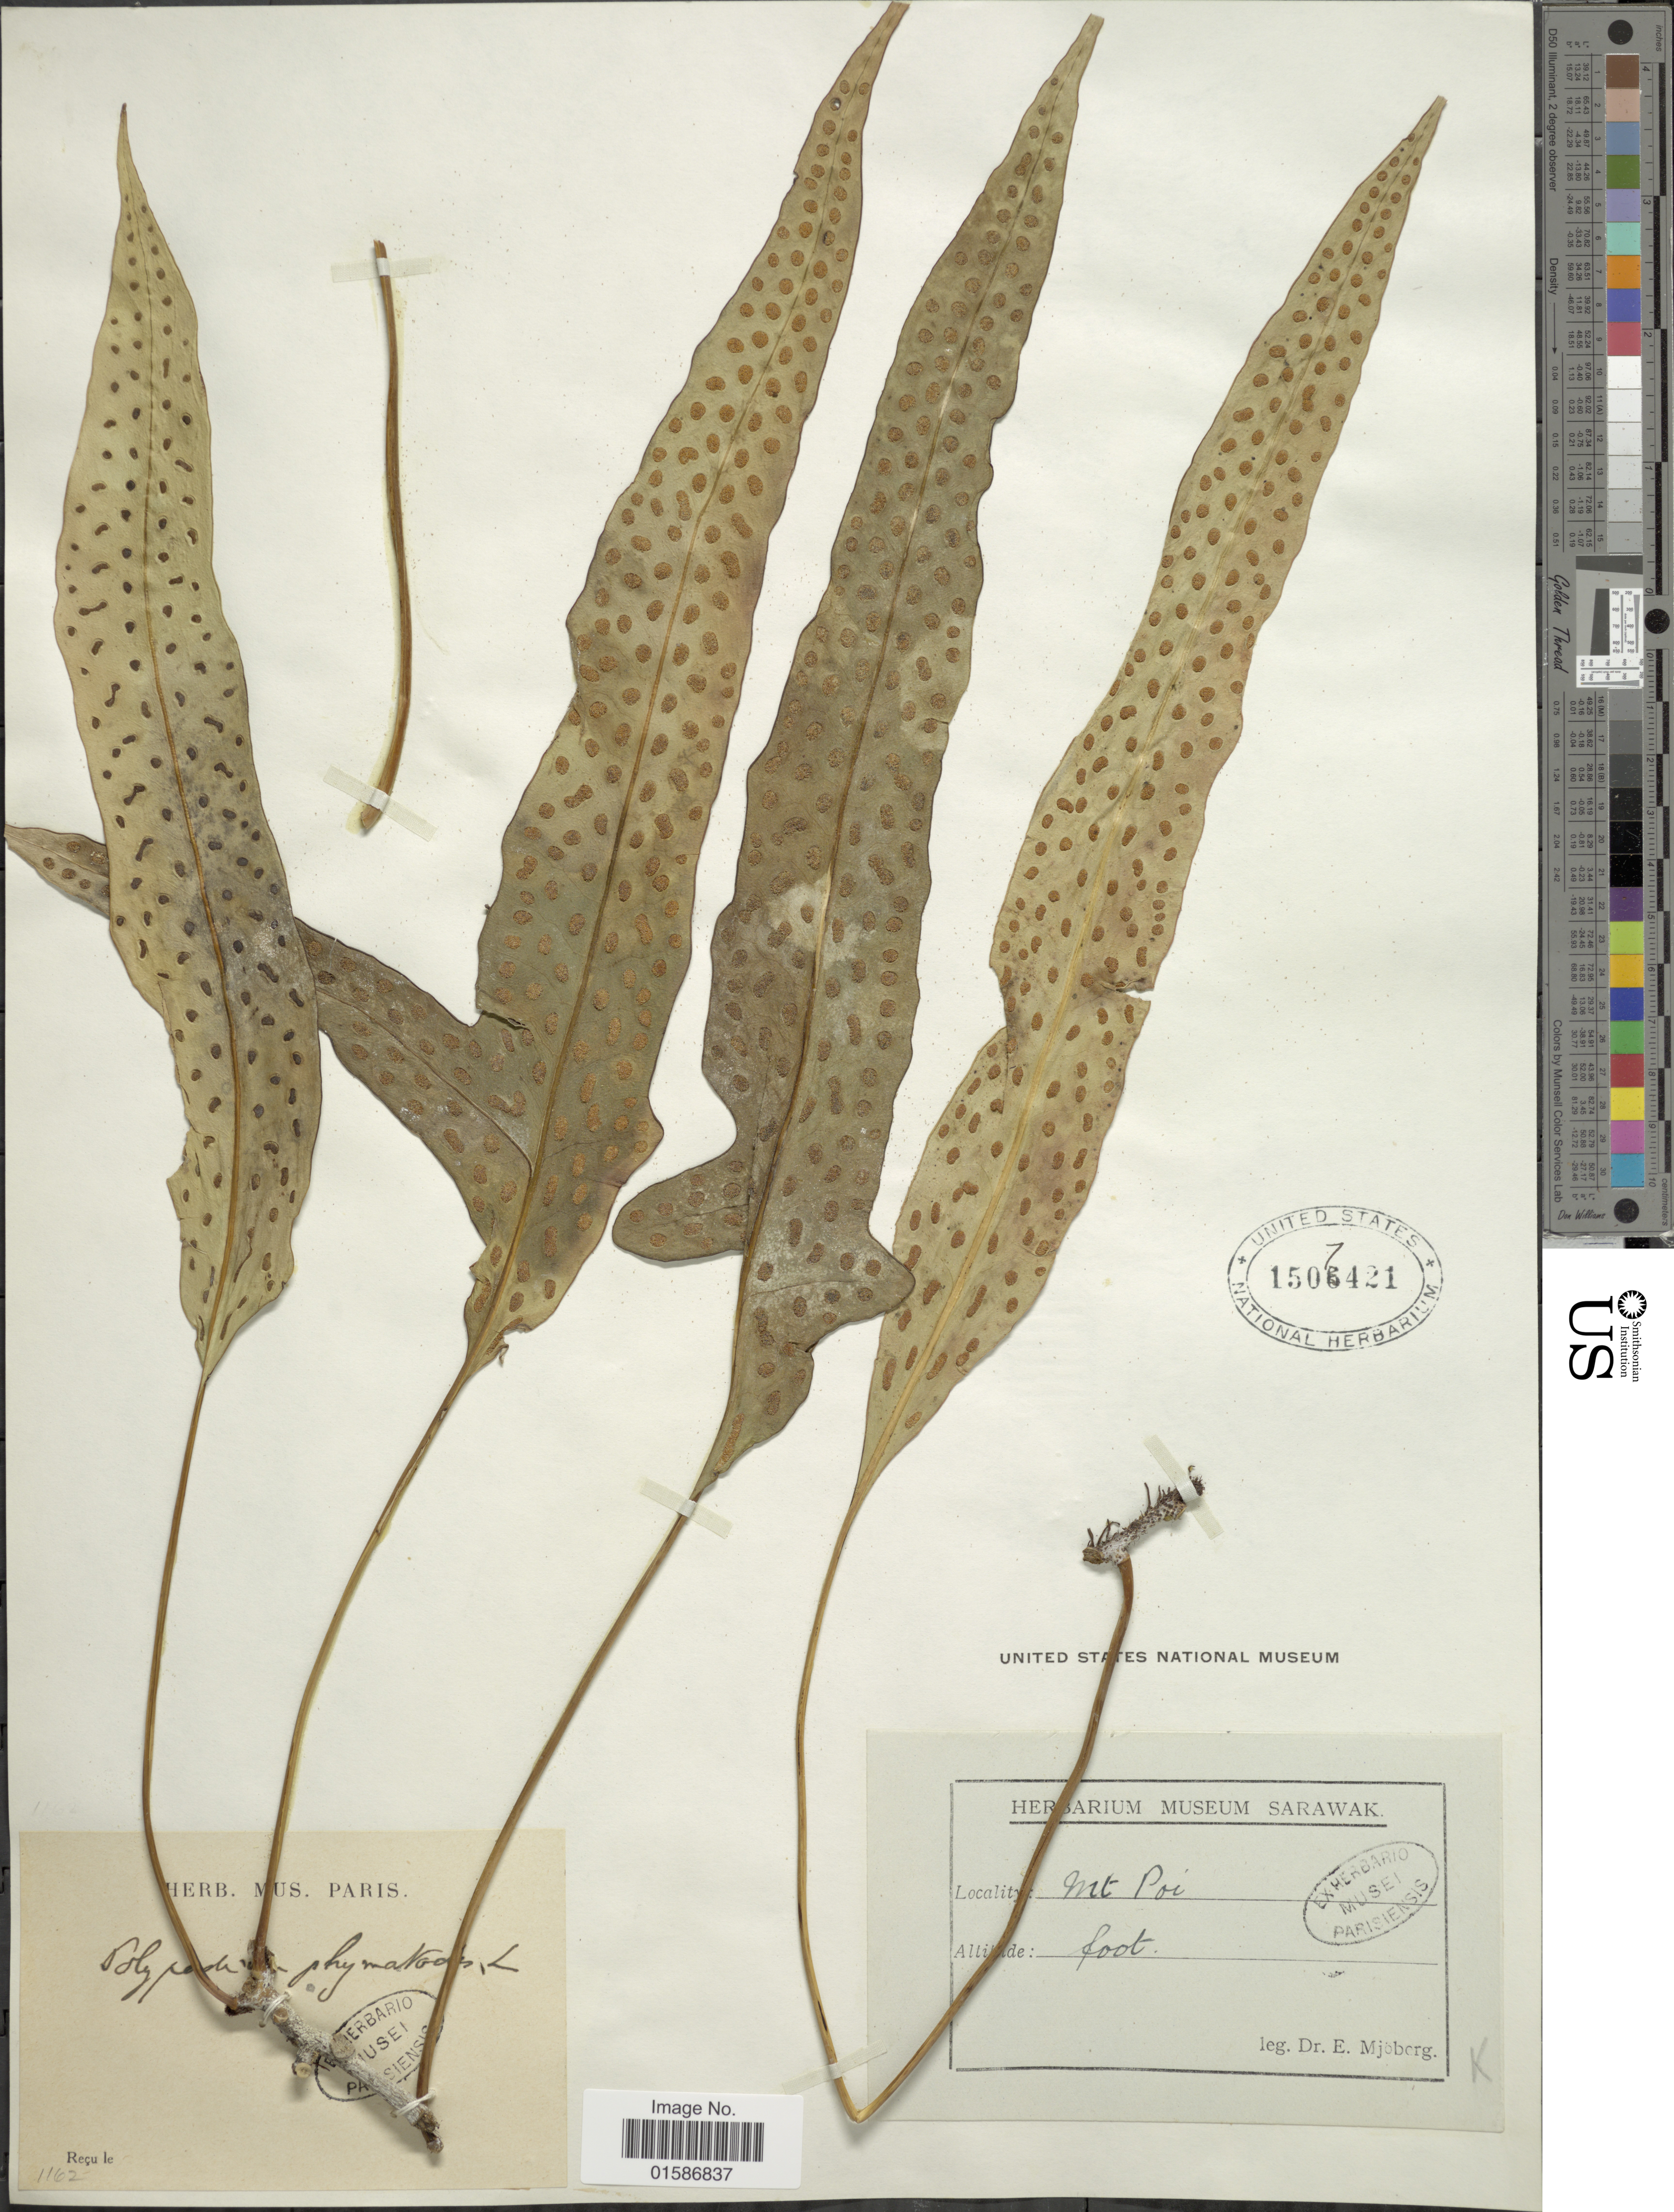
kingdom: Plantae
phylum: Tracheophyta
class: Polypodiopsida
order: Polypodiales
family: Polypodiaceae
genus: Microsorum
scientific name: Microsorum scolopendria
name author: (Burm. f.) Copel.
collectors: E. Mjoberg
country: Malaysia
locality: Mt Poi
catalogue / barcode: US 1507421